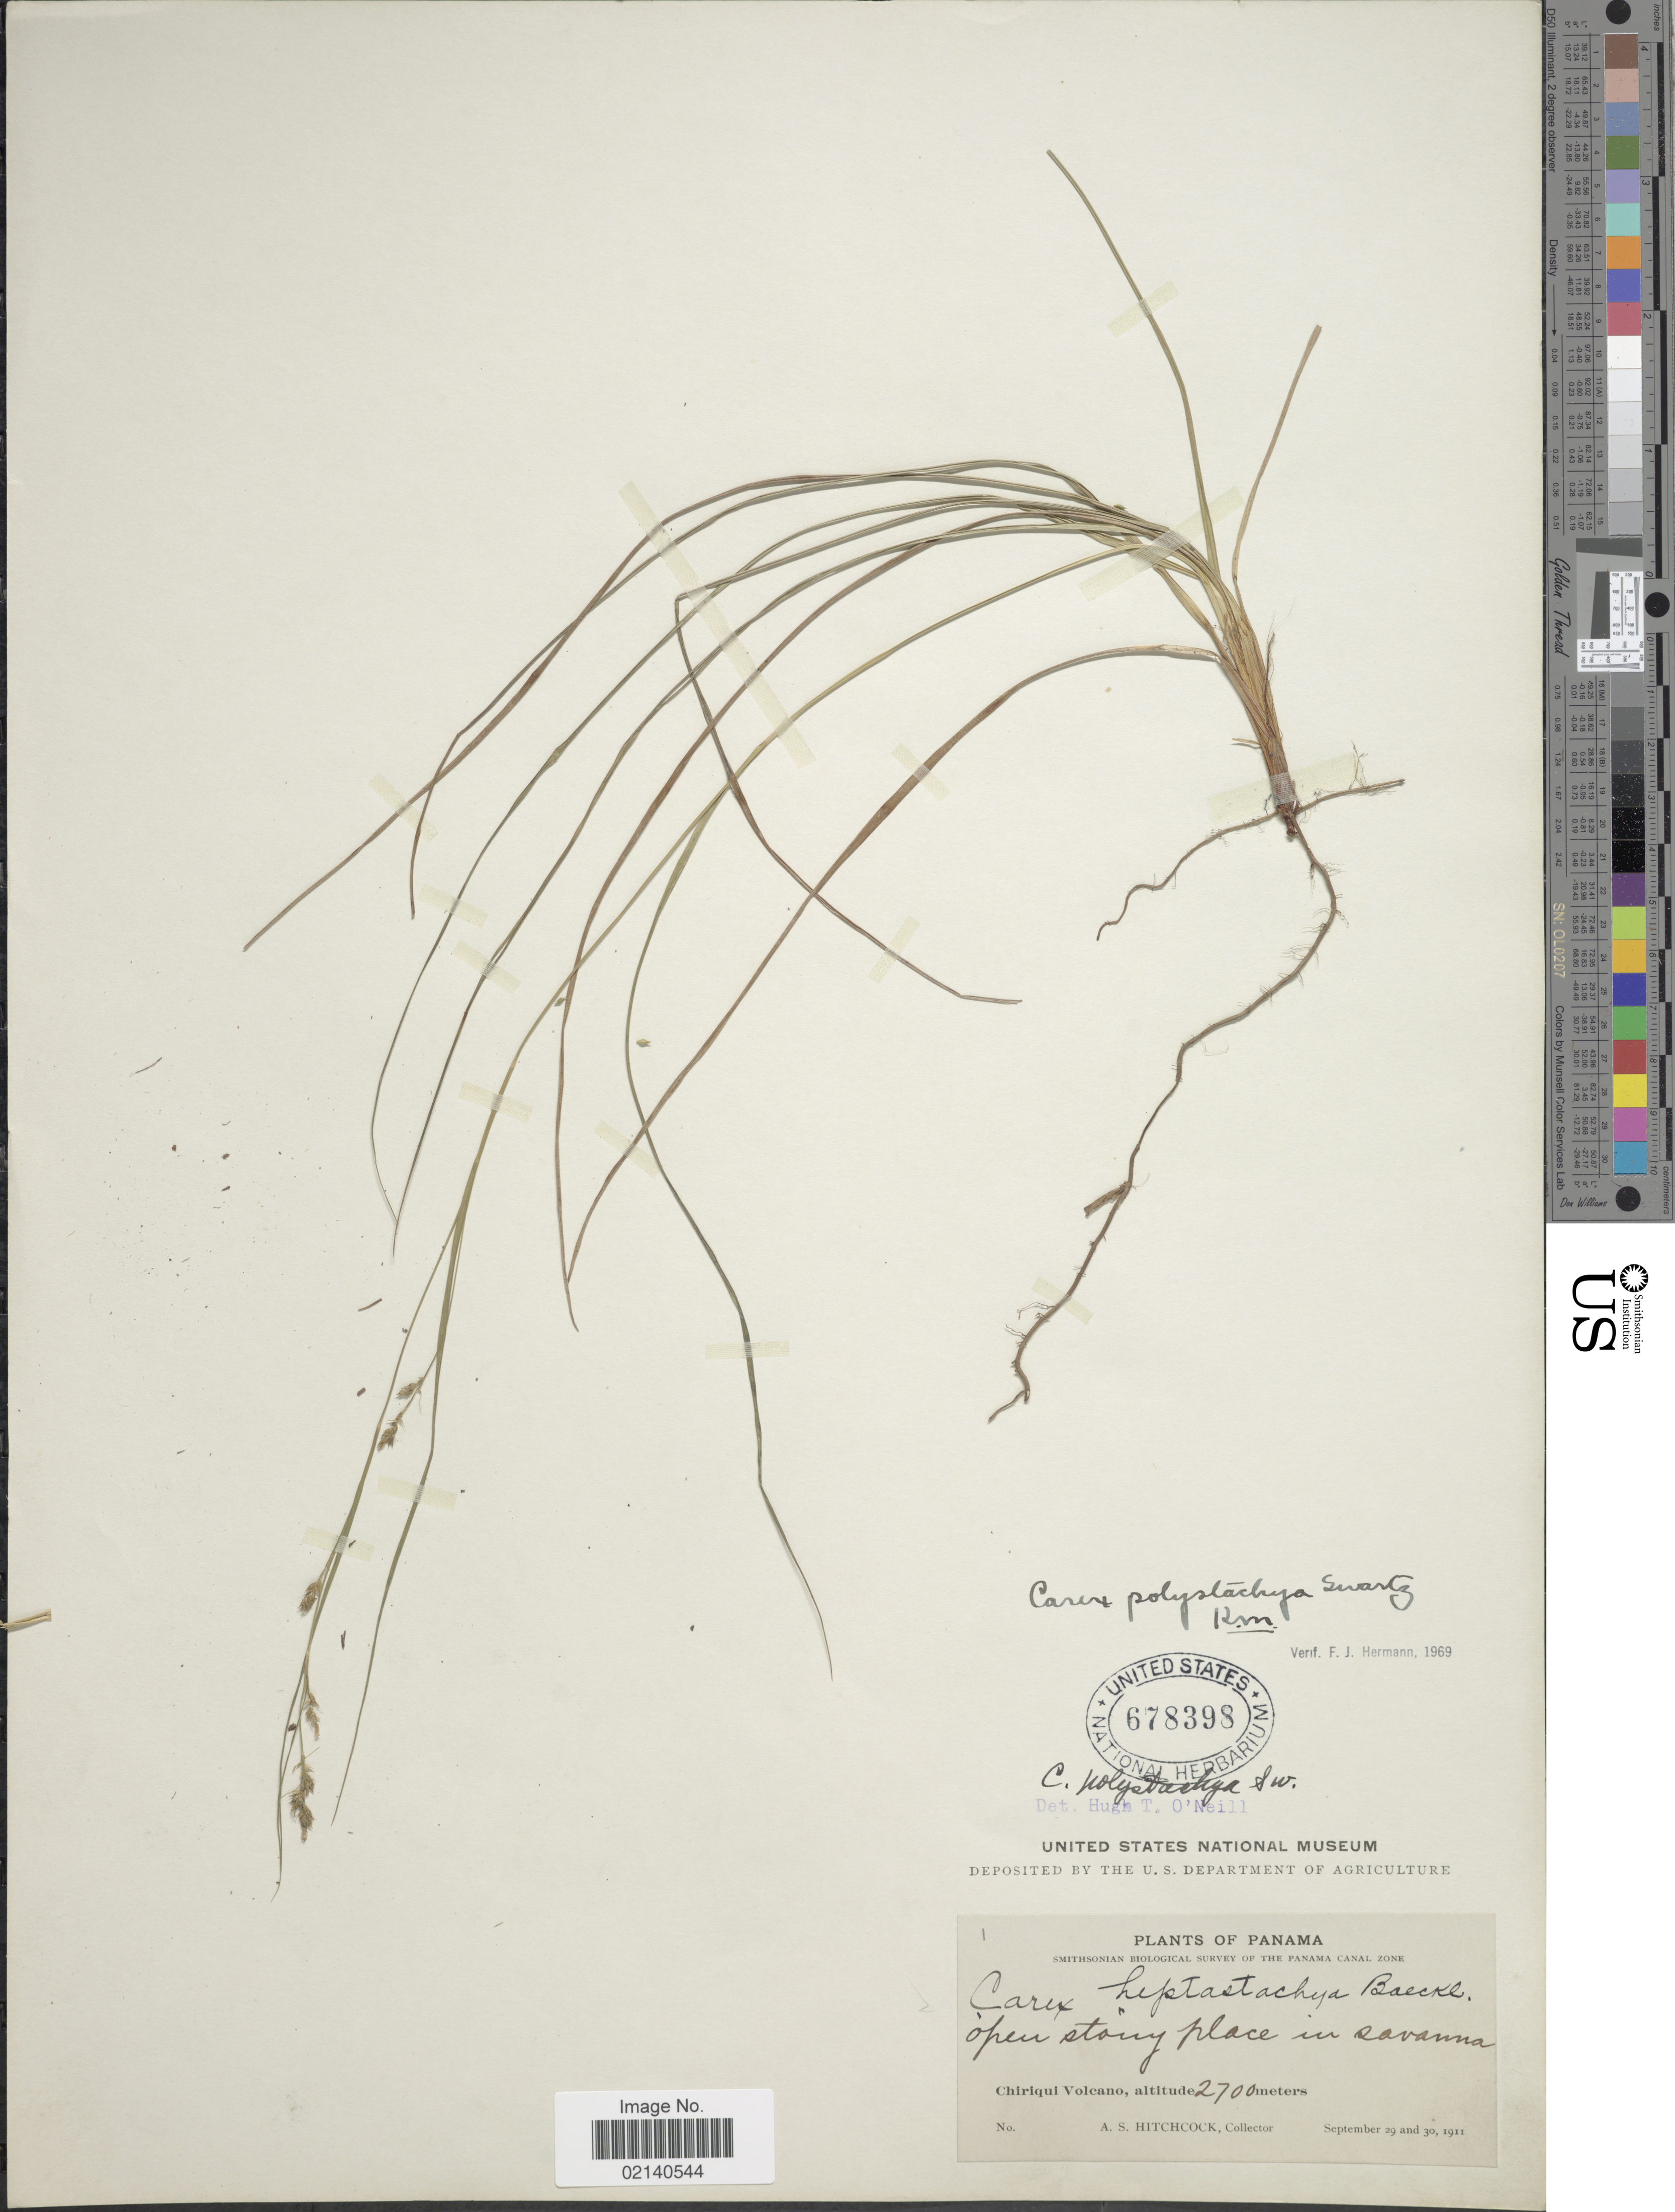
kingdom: Plantae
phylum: Tracheophyta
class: Liliopsida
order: Poales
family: Cyperaceae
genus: Carex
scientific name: Carex polystachya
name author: Sw. ex Wahlenb.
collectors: A. S. Hitchcock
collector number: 1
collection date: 1911-09-29/1911-09-30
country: Panama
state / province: Chiriqui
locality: The Panama Canal Zone, Chiriqui Volcano, open stony place in savanna.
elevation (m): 2700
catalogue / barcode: US 678398